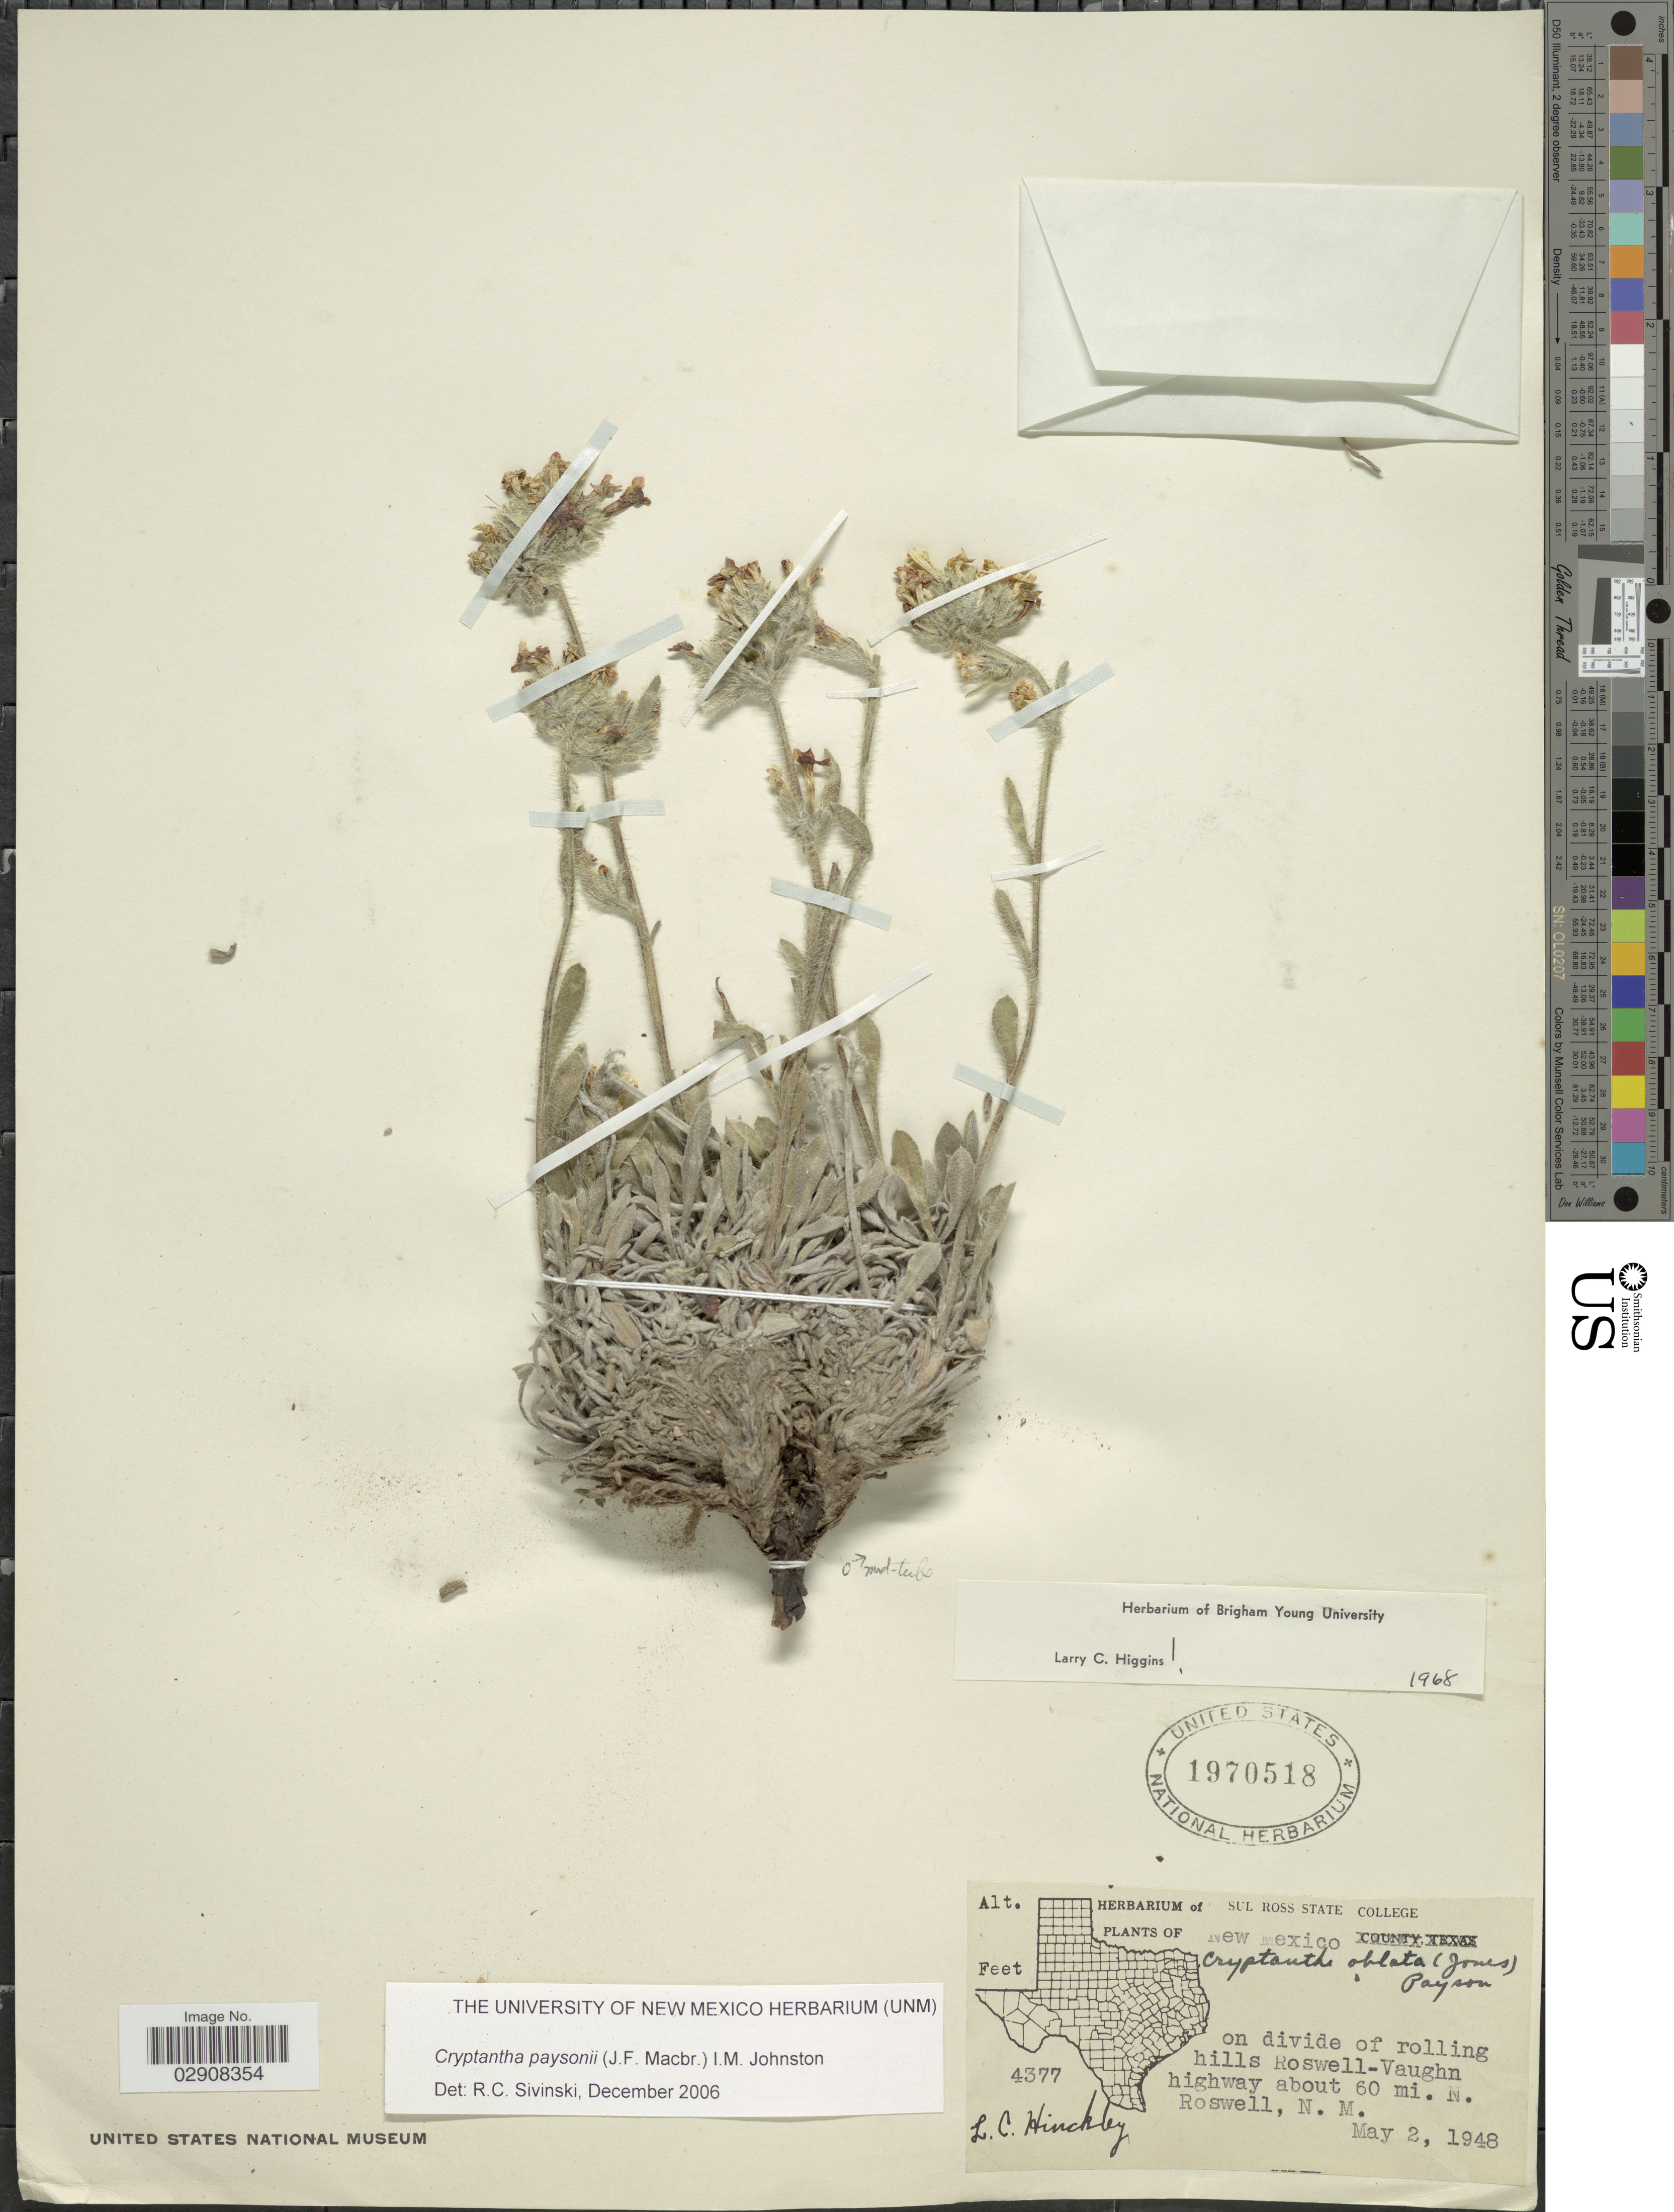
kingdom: Plantae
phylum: Tracheophyta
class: Magnoliopsida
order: Boraginales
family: Boraginaceae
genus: Cryptantha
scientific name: Cryptantha paysonii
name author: (J.F. Macbr.) I.M. Johnst.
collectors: L. Hinckley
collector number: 4377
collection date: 1948-05-02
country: United States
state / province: New Mexico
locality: On divide of rolling hills Roswell-Vaughn highway about 60 mi. N. Roswell.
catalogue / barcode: US 1970518